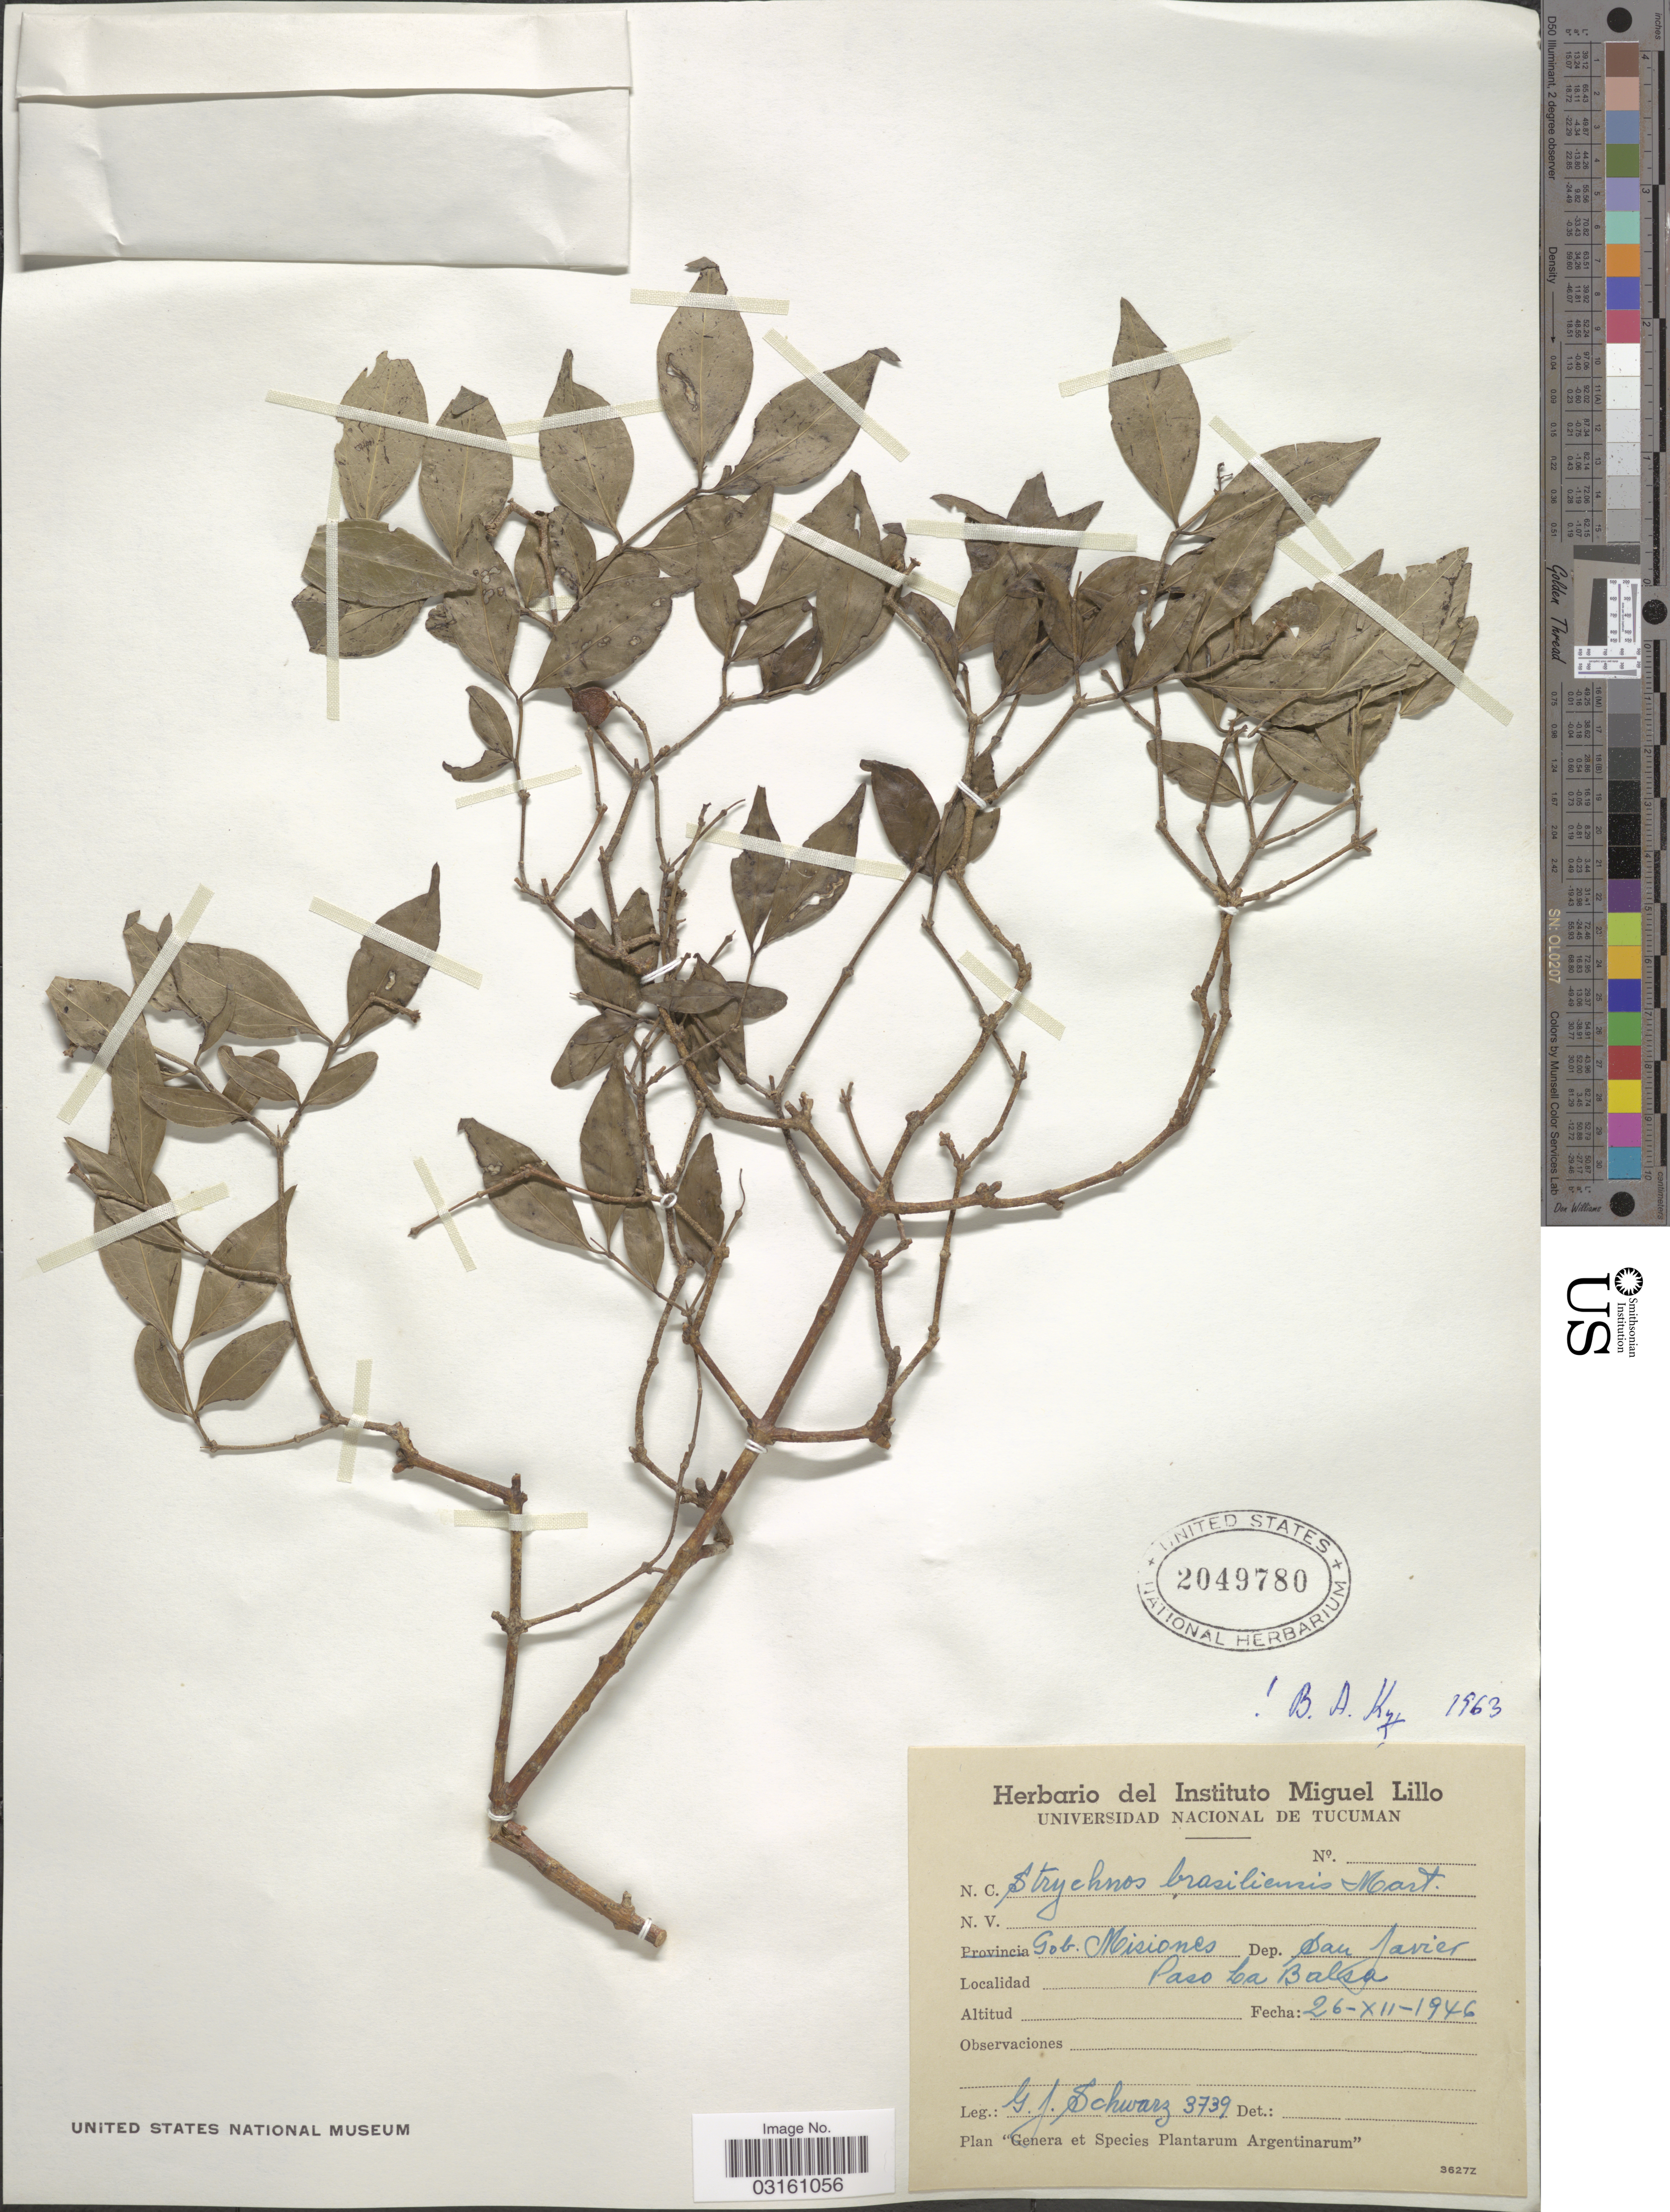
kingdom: Plantae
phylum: Tracheophyta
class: Magnoliopsida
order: Gentianales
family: Loganiaceae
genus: Strychnos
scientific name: Strychnos brasiliensis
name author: (Spreng.) Mart.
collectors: G. J. Schwarz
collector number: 3739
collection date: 1946-12-26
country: Argentina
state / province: Misiones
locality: Gob. Misiones. Dep. San Javier. Paso La Balsa.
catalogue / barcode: US 2049780